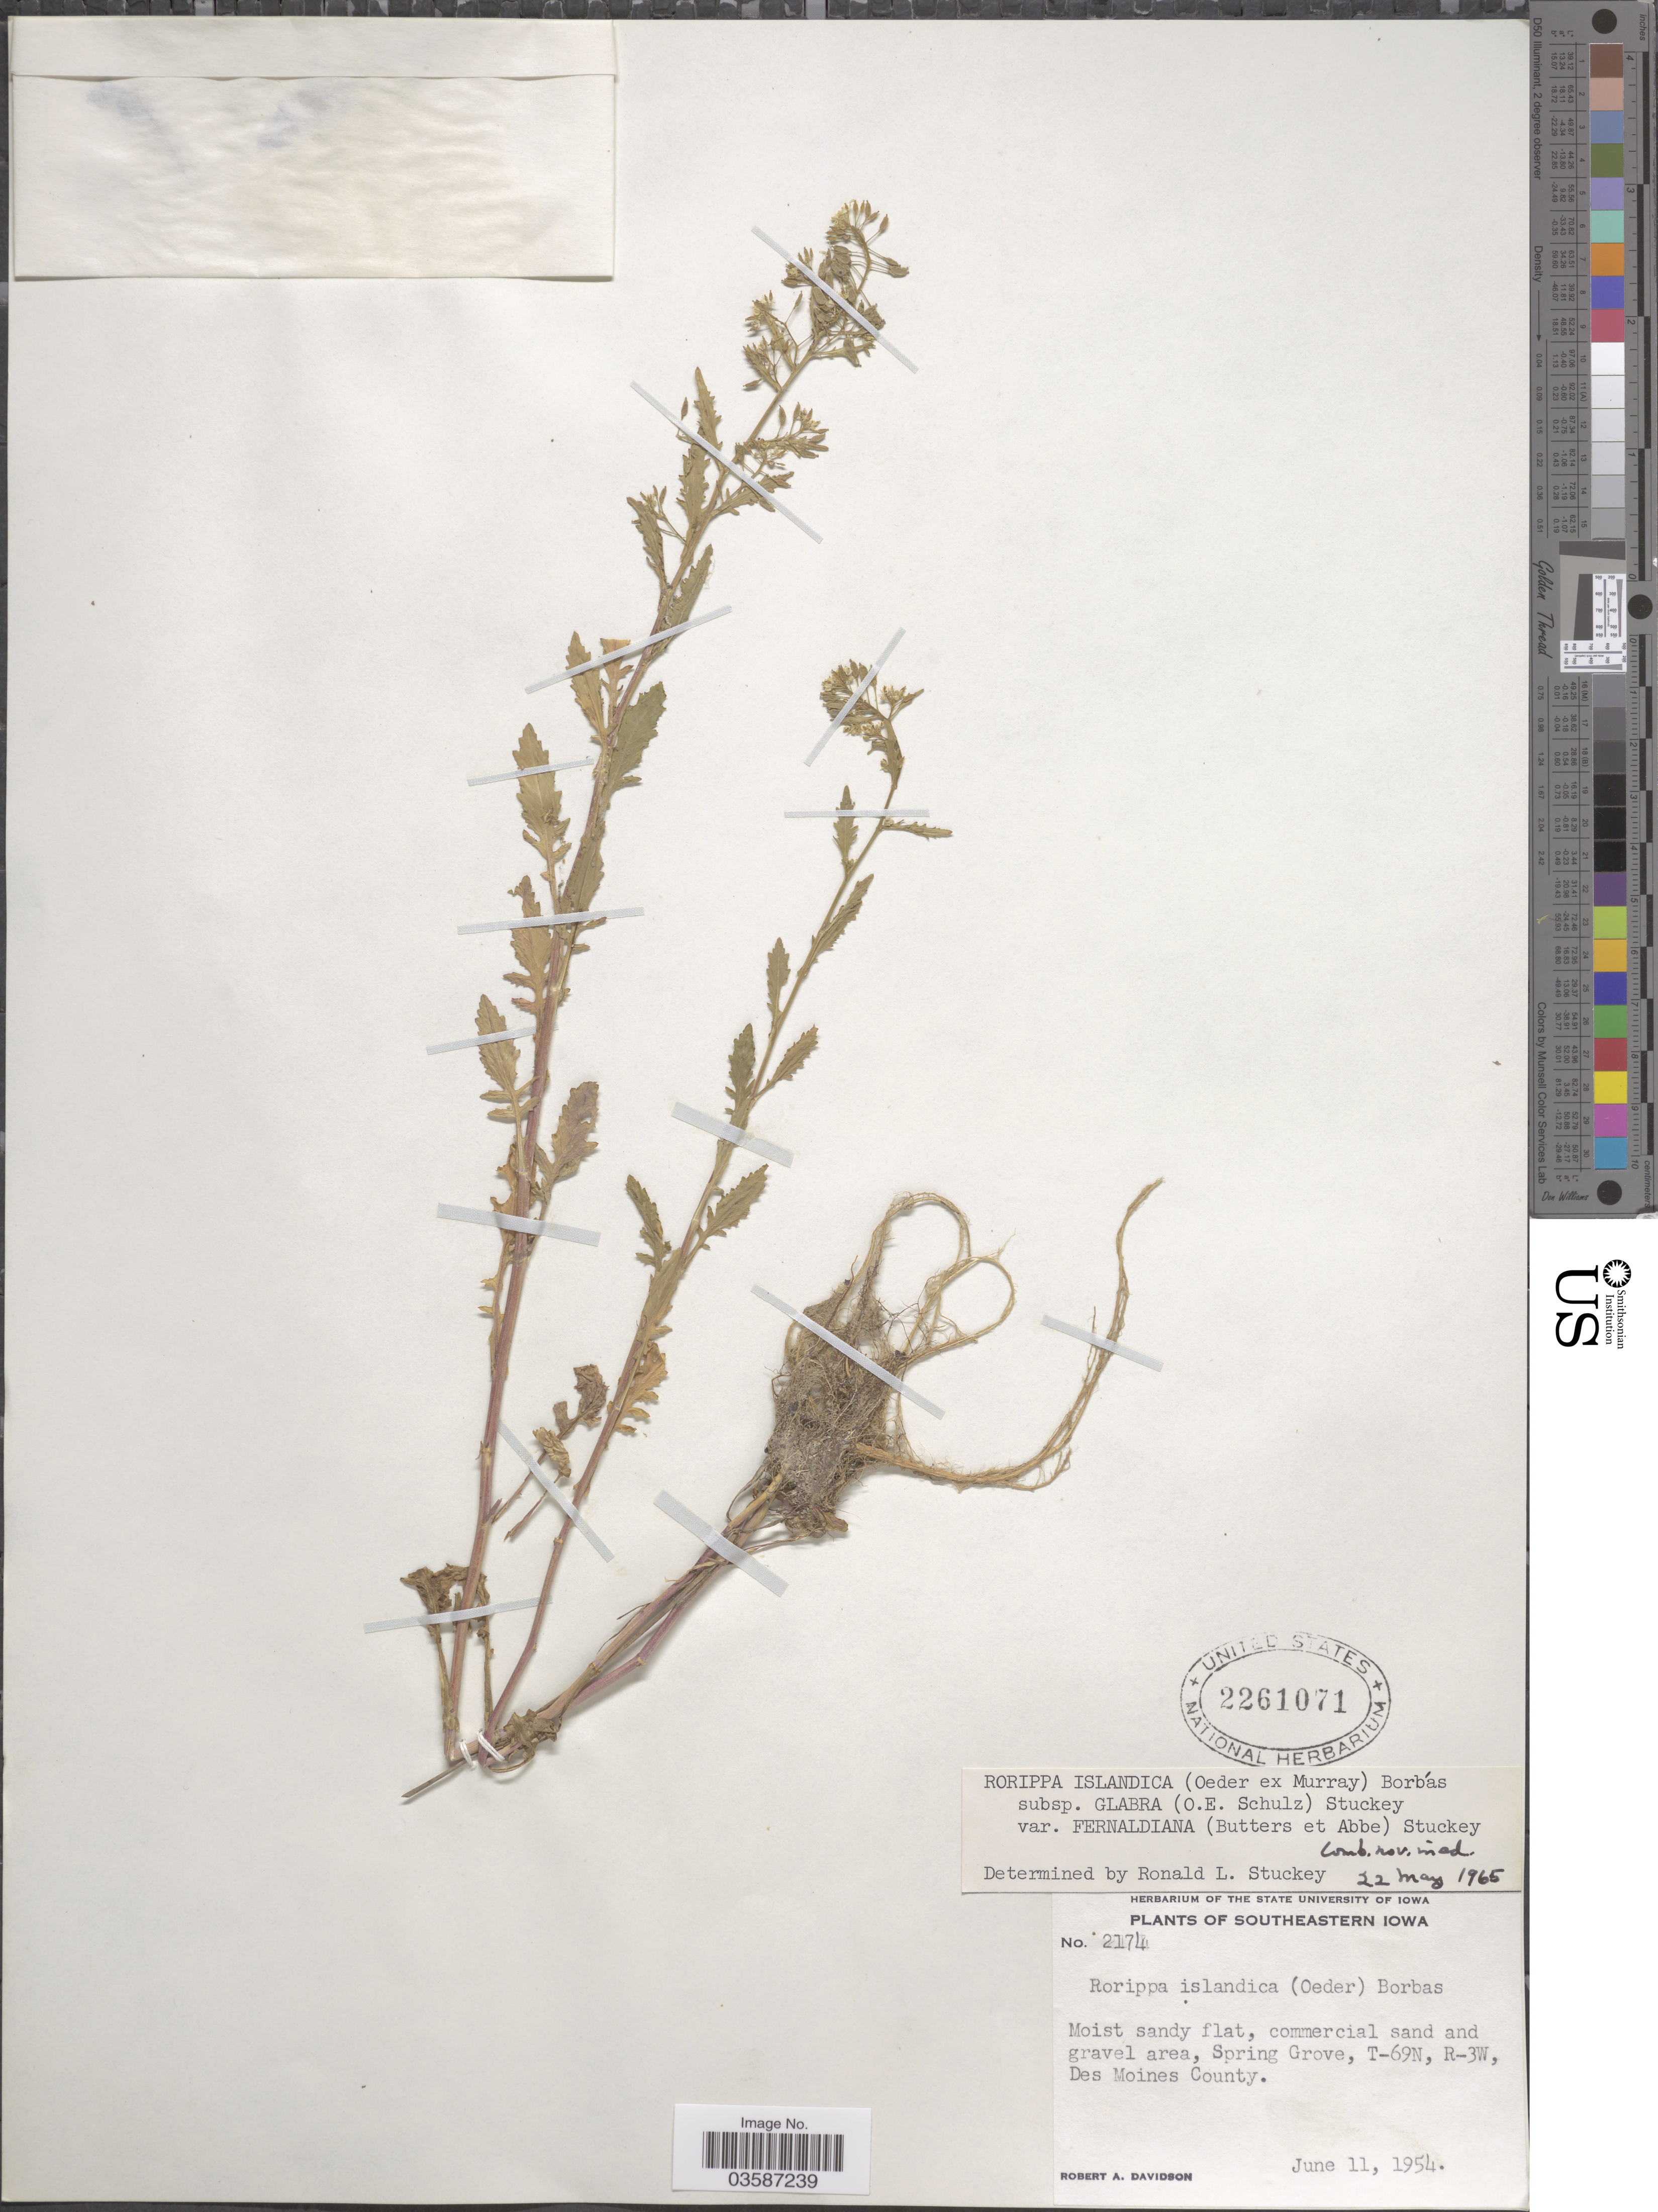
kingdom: Plantae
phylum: Tracheophyta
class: Magnoliopsida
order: Brassicales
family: Brassicaceae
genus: Rorippa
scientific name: Rorippa islandica var. fernaldiana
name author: Butters & Abbe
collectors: R. A. Davidson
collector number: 2174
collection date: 1954-06-11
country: United States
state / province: Iowa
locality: Southeastern Iowa. Spring Grove, T-69N, R-3W, Des Moines County.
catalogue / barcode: US 2261071